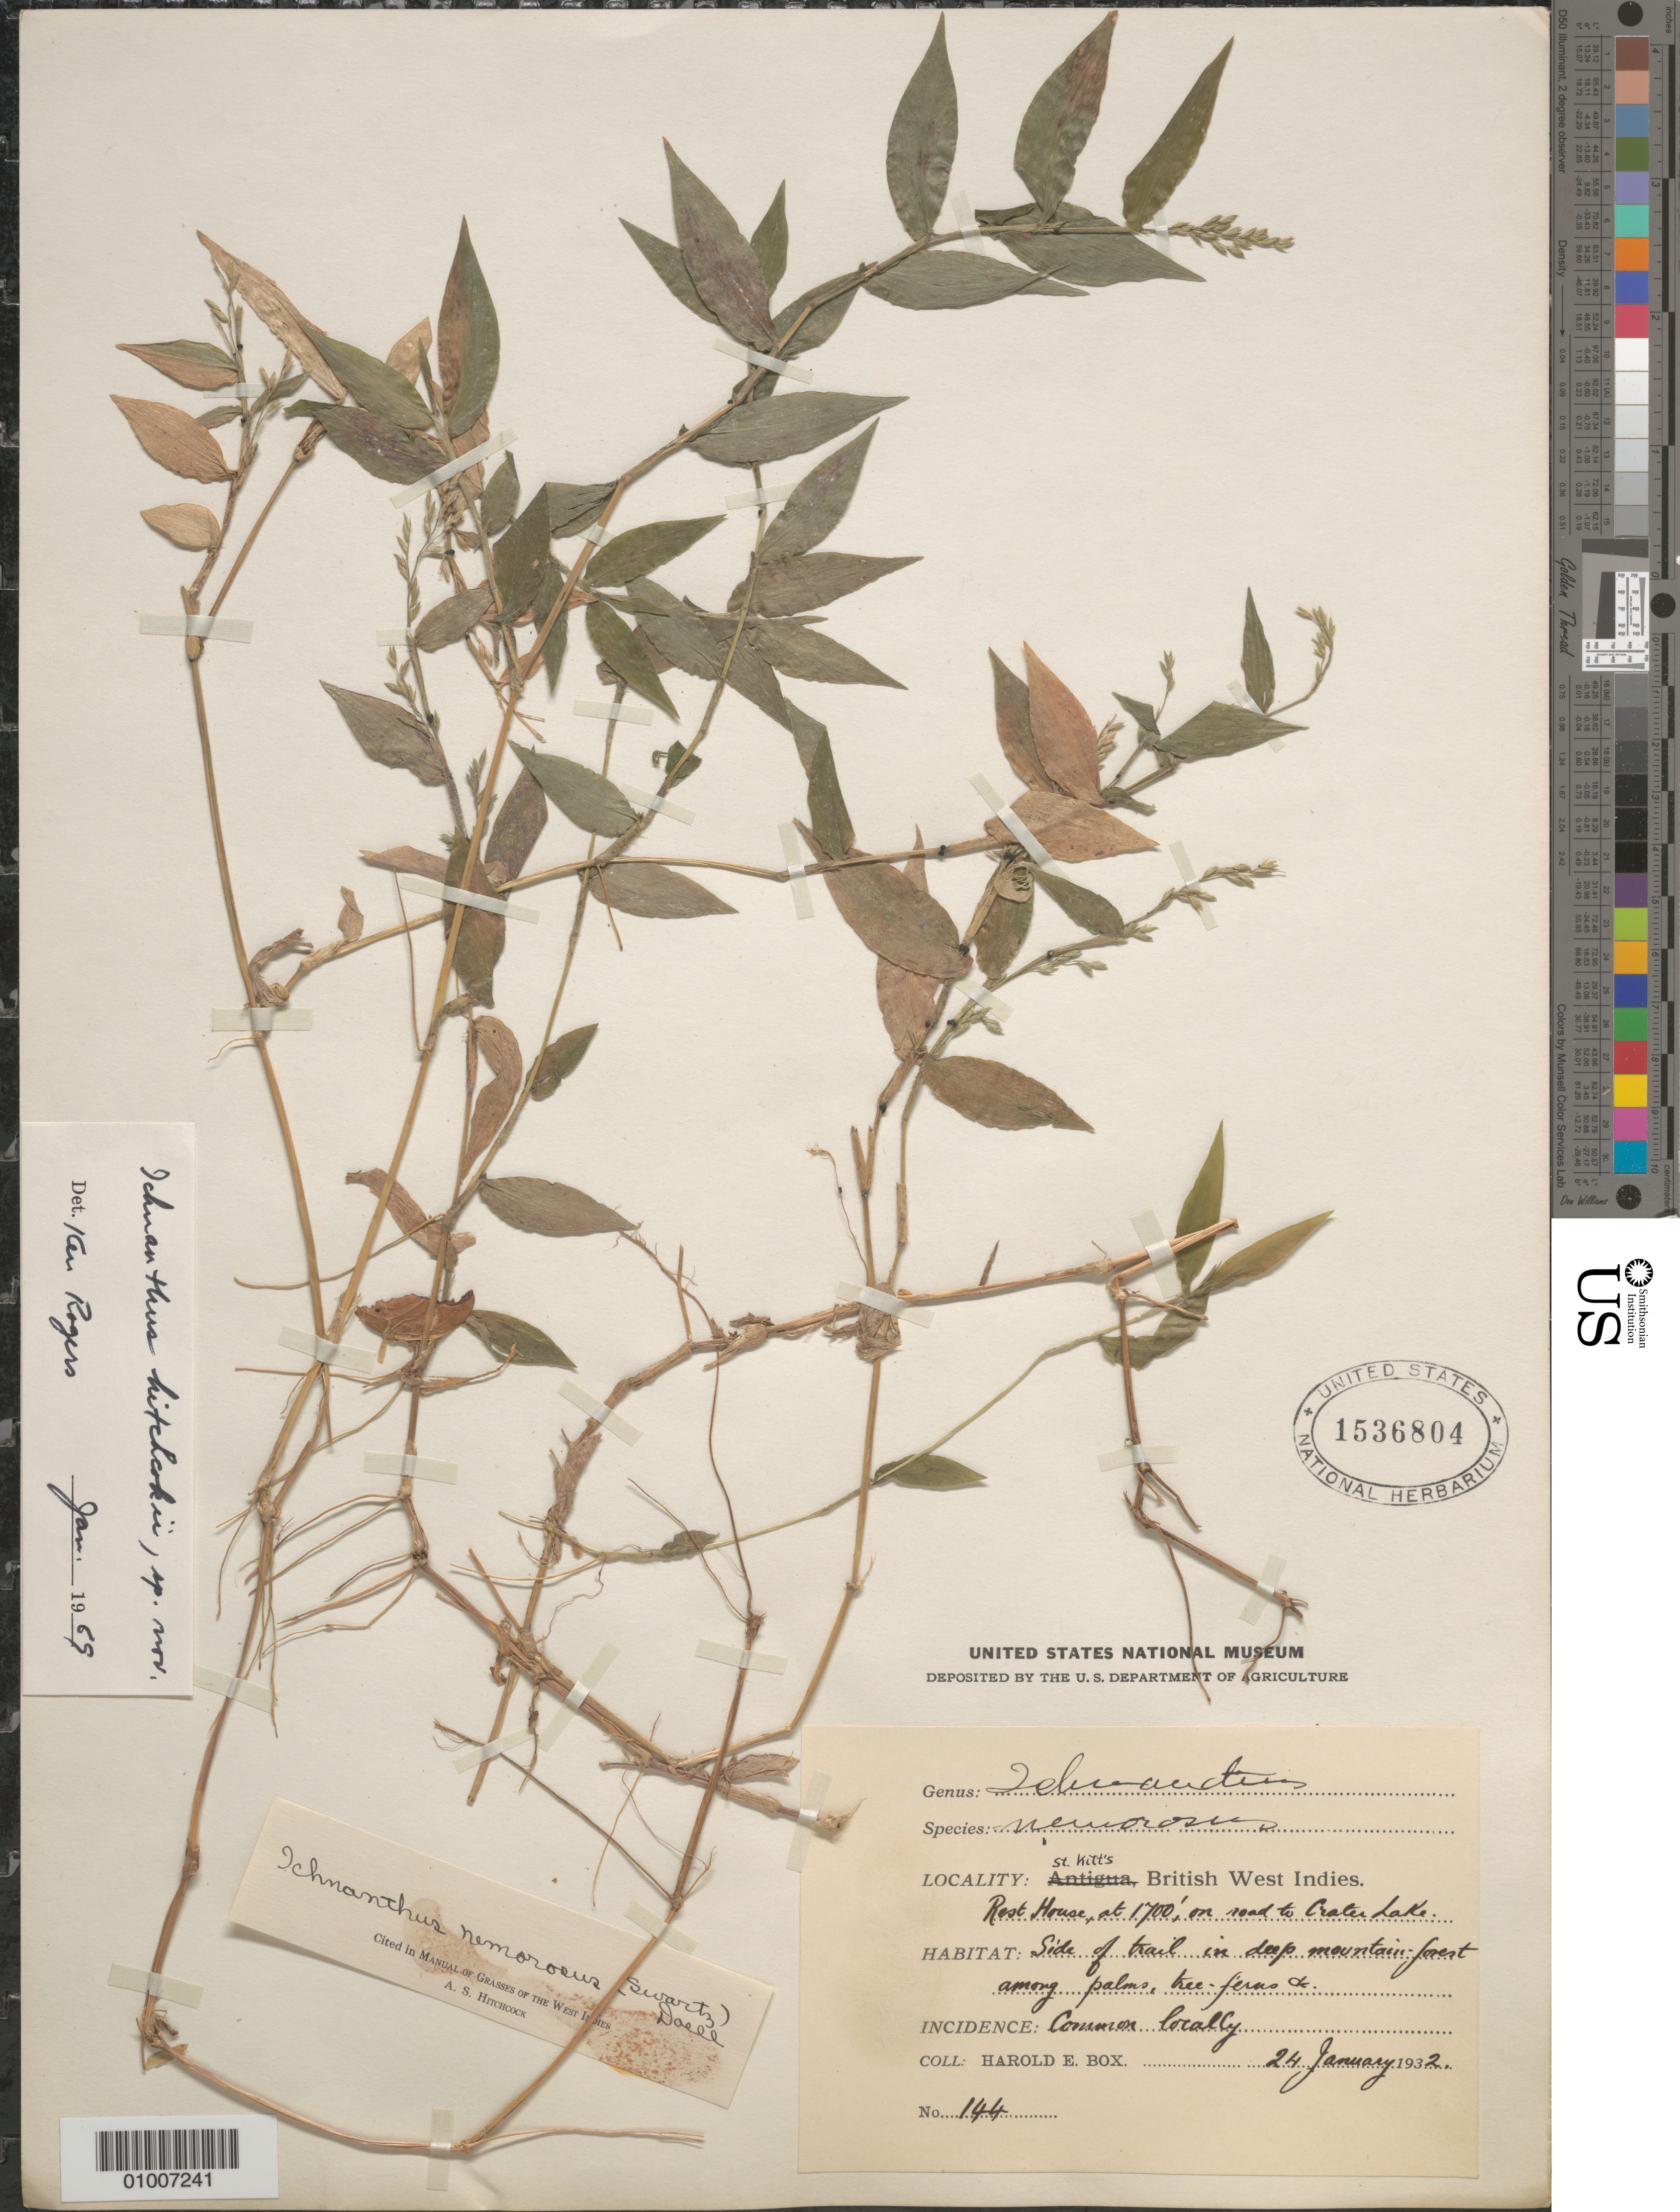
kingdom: Plantae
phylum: Tracheophyta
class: Liliopsida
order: Poales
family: Poaceae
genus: Ichnanthus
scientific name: Ichnanthus hitchcockii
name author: K.E. Rogers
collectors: H. E. Box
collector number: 144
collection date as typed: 24 Jan 1932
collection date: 1932-01-24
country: St. Christopher-Nevis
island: St. Christopher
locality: Ront house on road to Crater Lake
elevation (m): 1700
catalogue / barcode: US 1536804